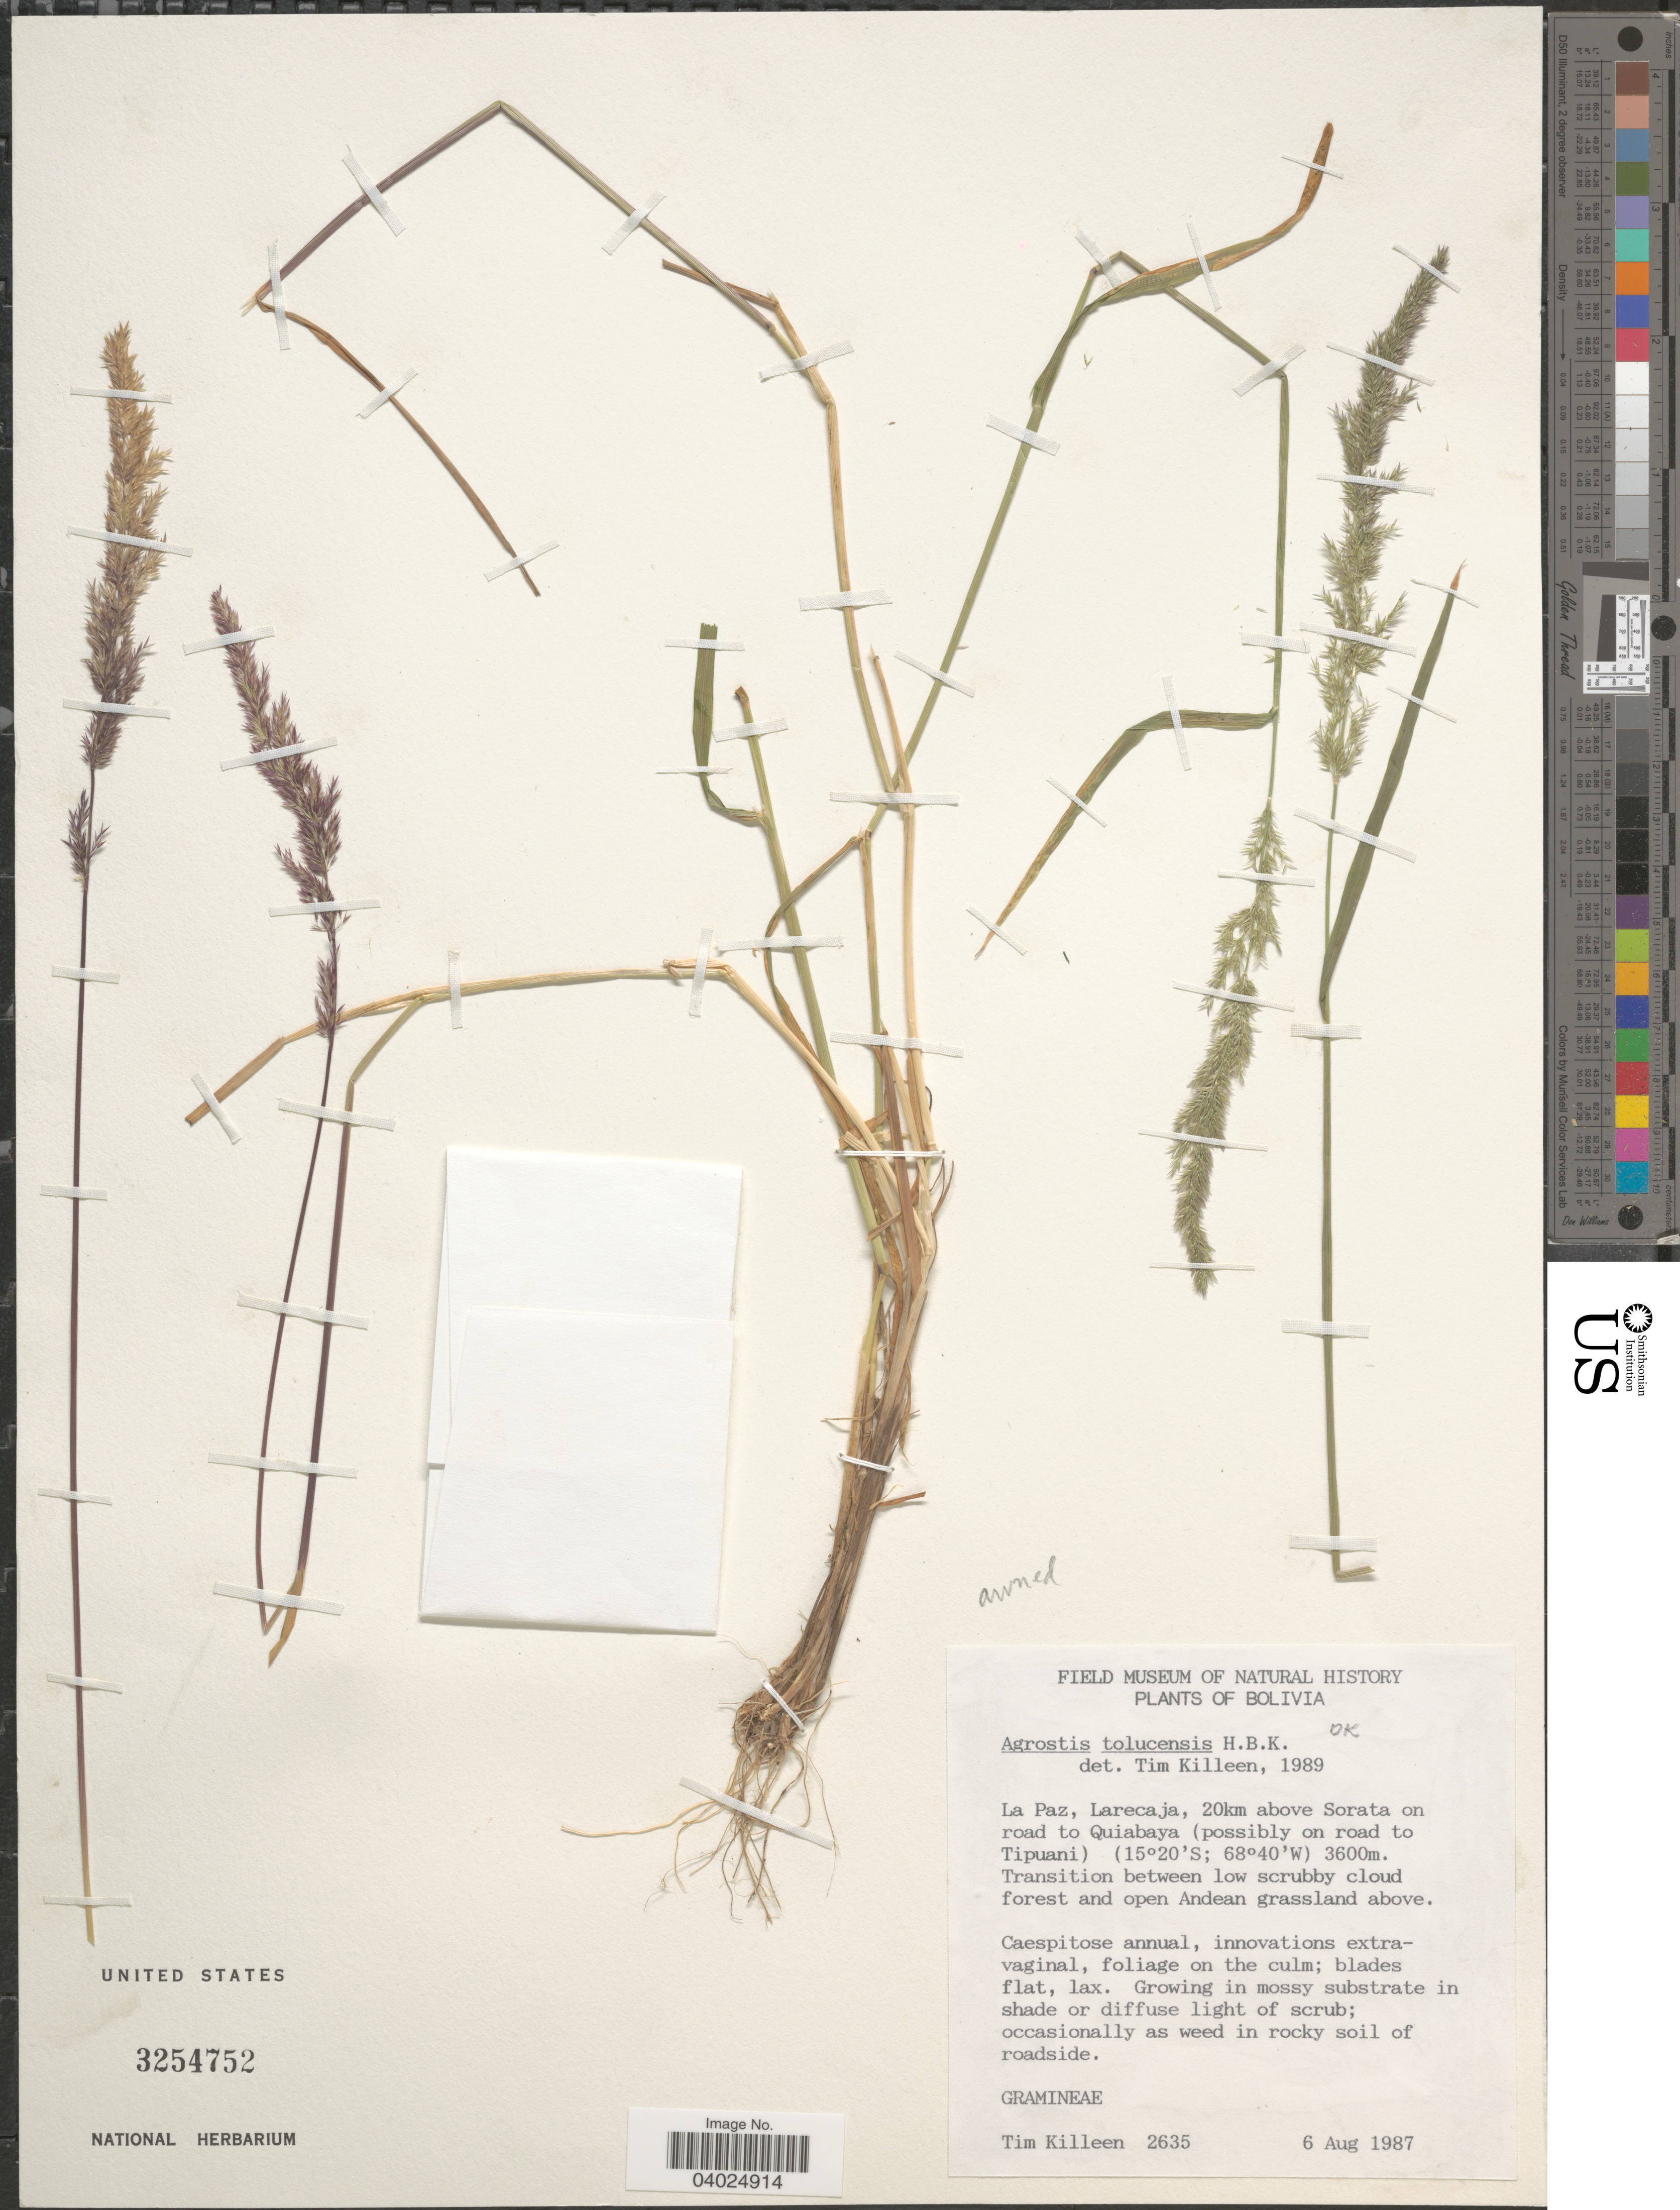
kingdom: Plantae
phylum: Tracheophyta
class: Liliopsida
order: Poales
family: Poaceae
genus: Agrostis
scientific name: Agrostis tolucensis Kunth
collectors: T. J. Killeen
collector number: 2635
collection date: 1987-08-06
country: Bolivia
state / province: La Paz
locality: Larecaja, 20 km above Sorata on road to Quiabaya (possibly on road to Tipuani).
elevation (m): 3600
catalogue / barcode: US 3254752